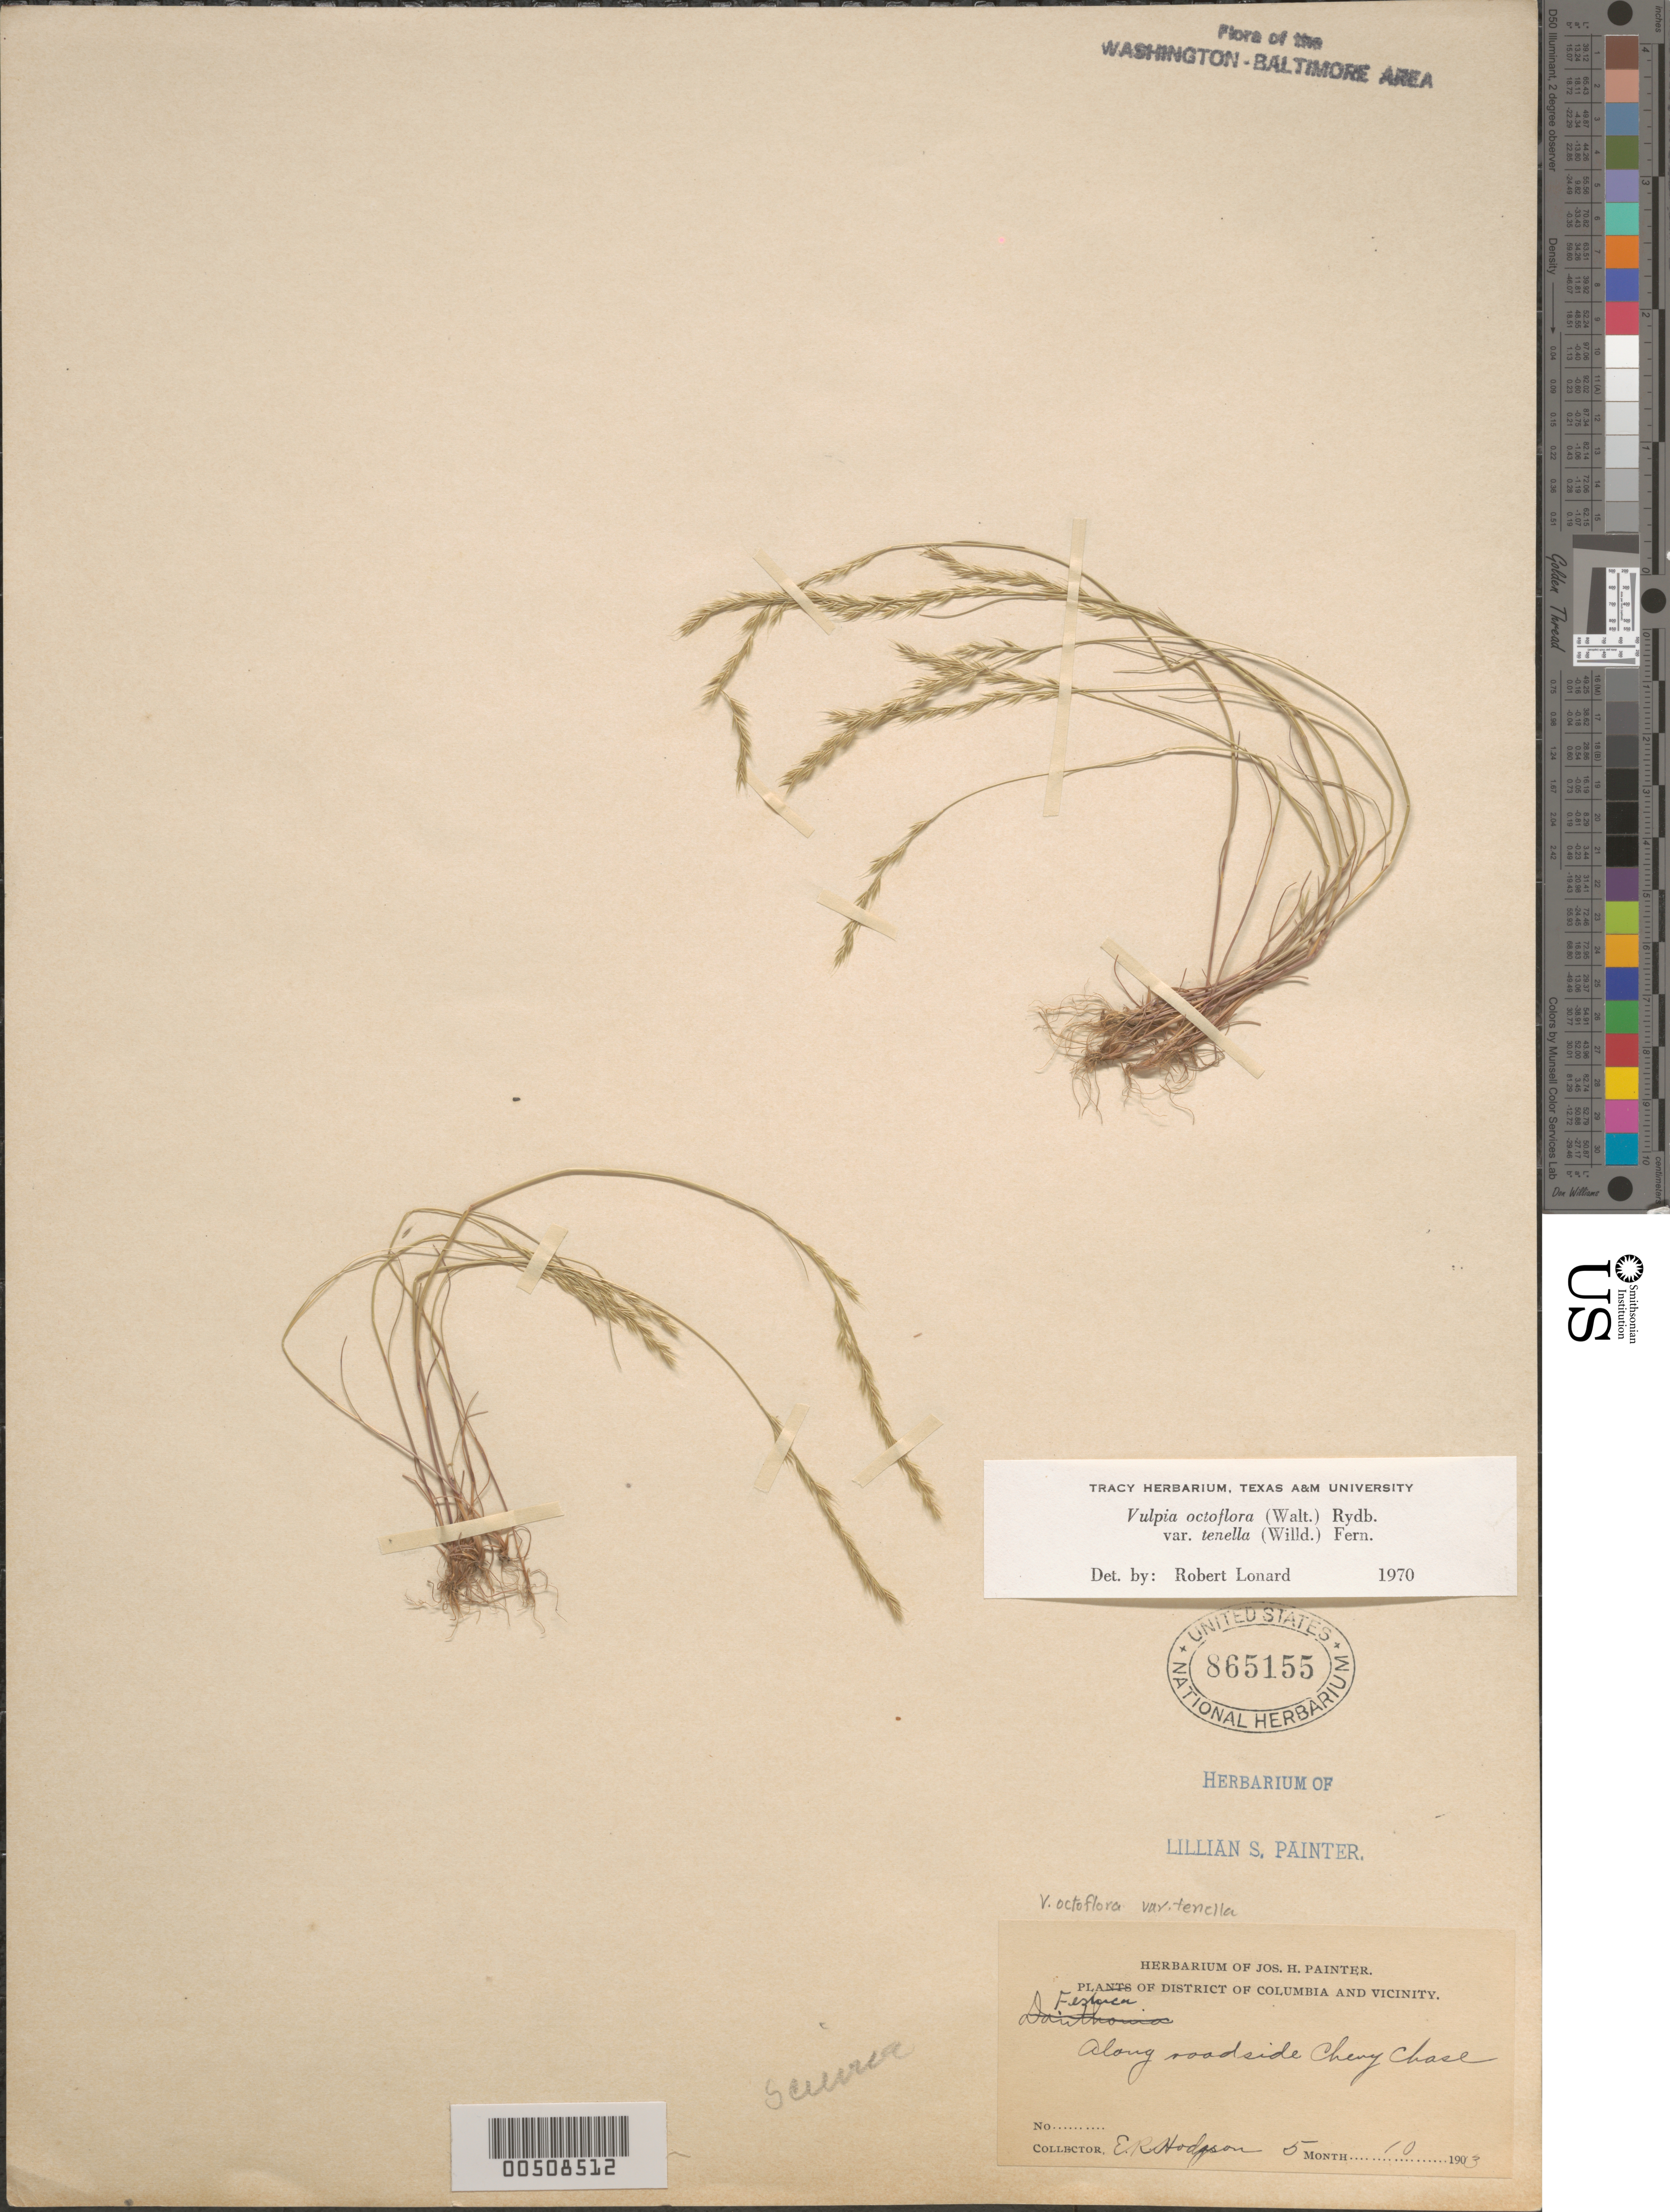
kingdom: Plantae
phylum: Tracheophyta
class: Liliopsida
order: Poales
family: Poaceae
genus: Vulpia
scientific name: Vulpia octoflora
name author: (Walter) Rydb.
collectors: E. Hodgson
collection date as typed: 05 Oct 1903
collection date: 1903-10-05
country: United States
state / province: Maryland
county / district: Montgomery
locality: Chevy Chase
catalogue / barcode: US 865155